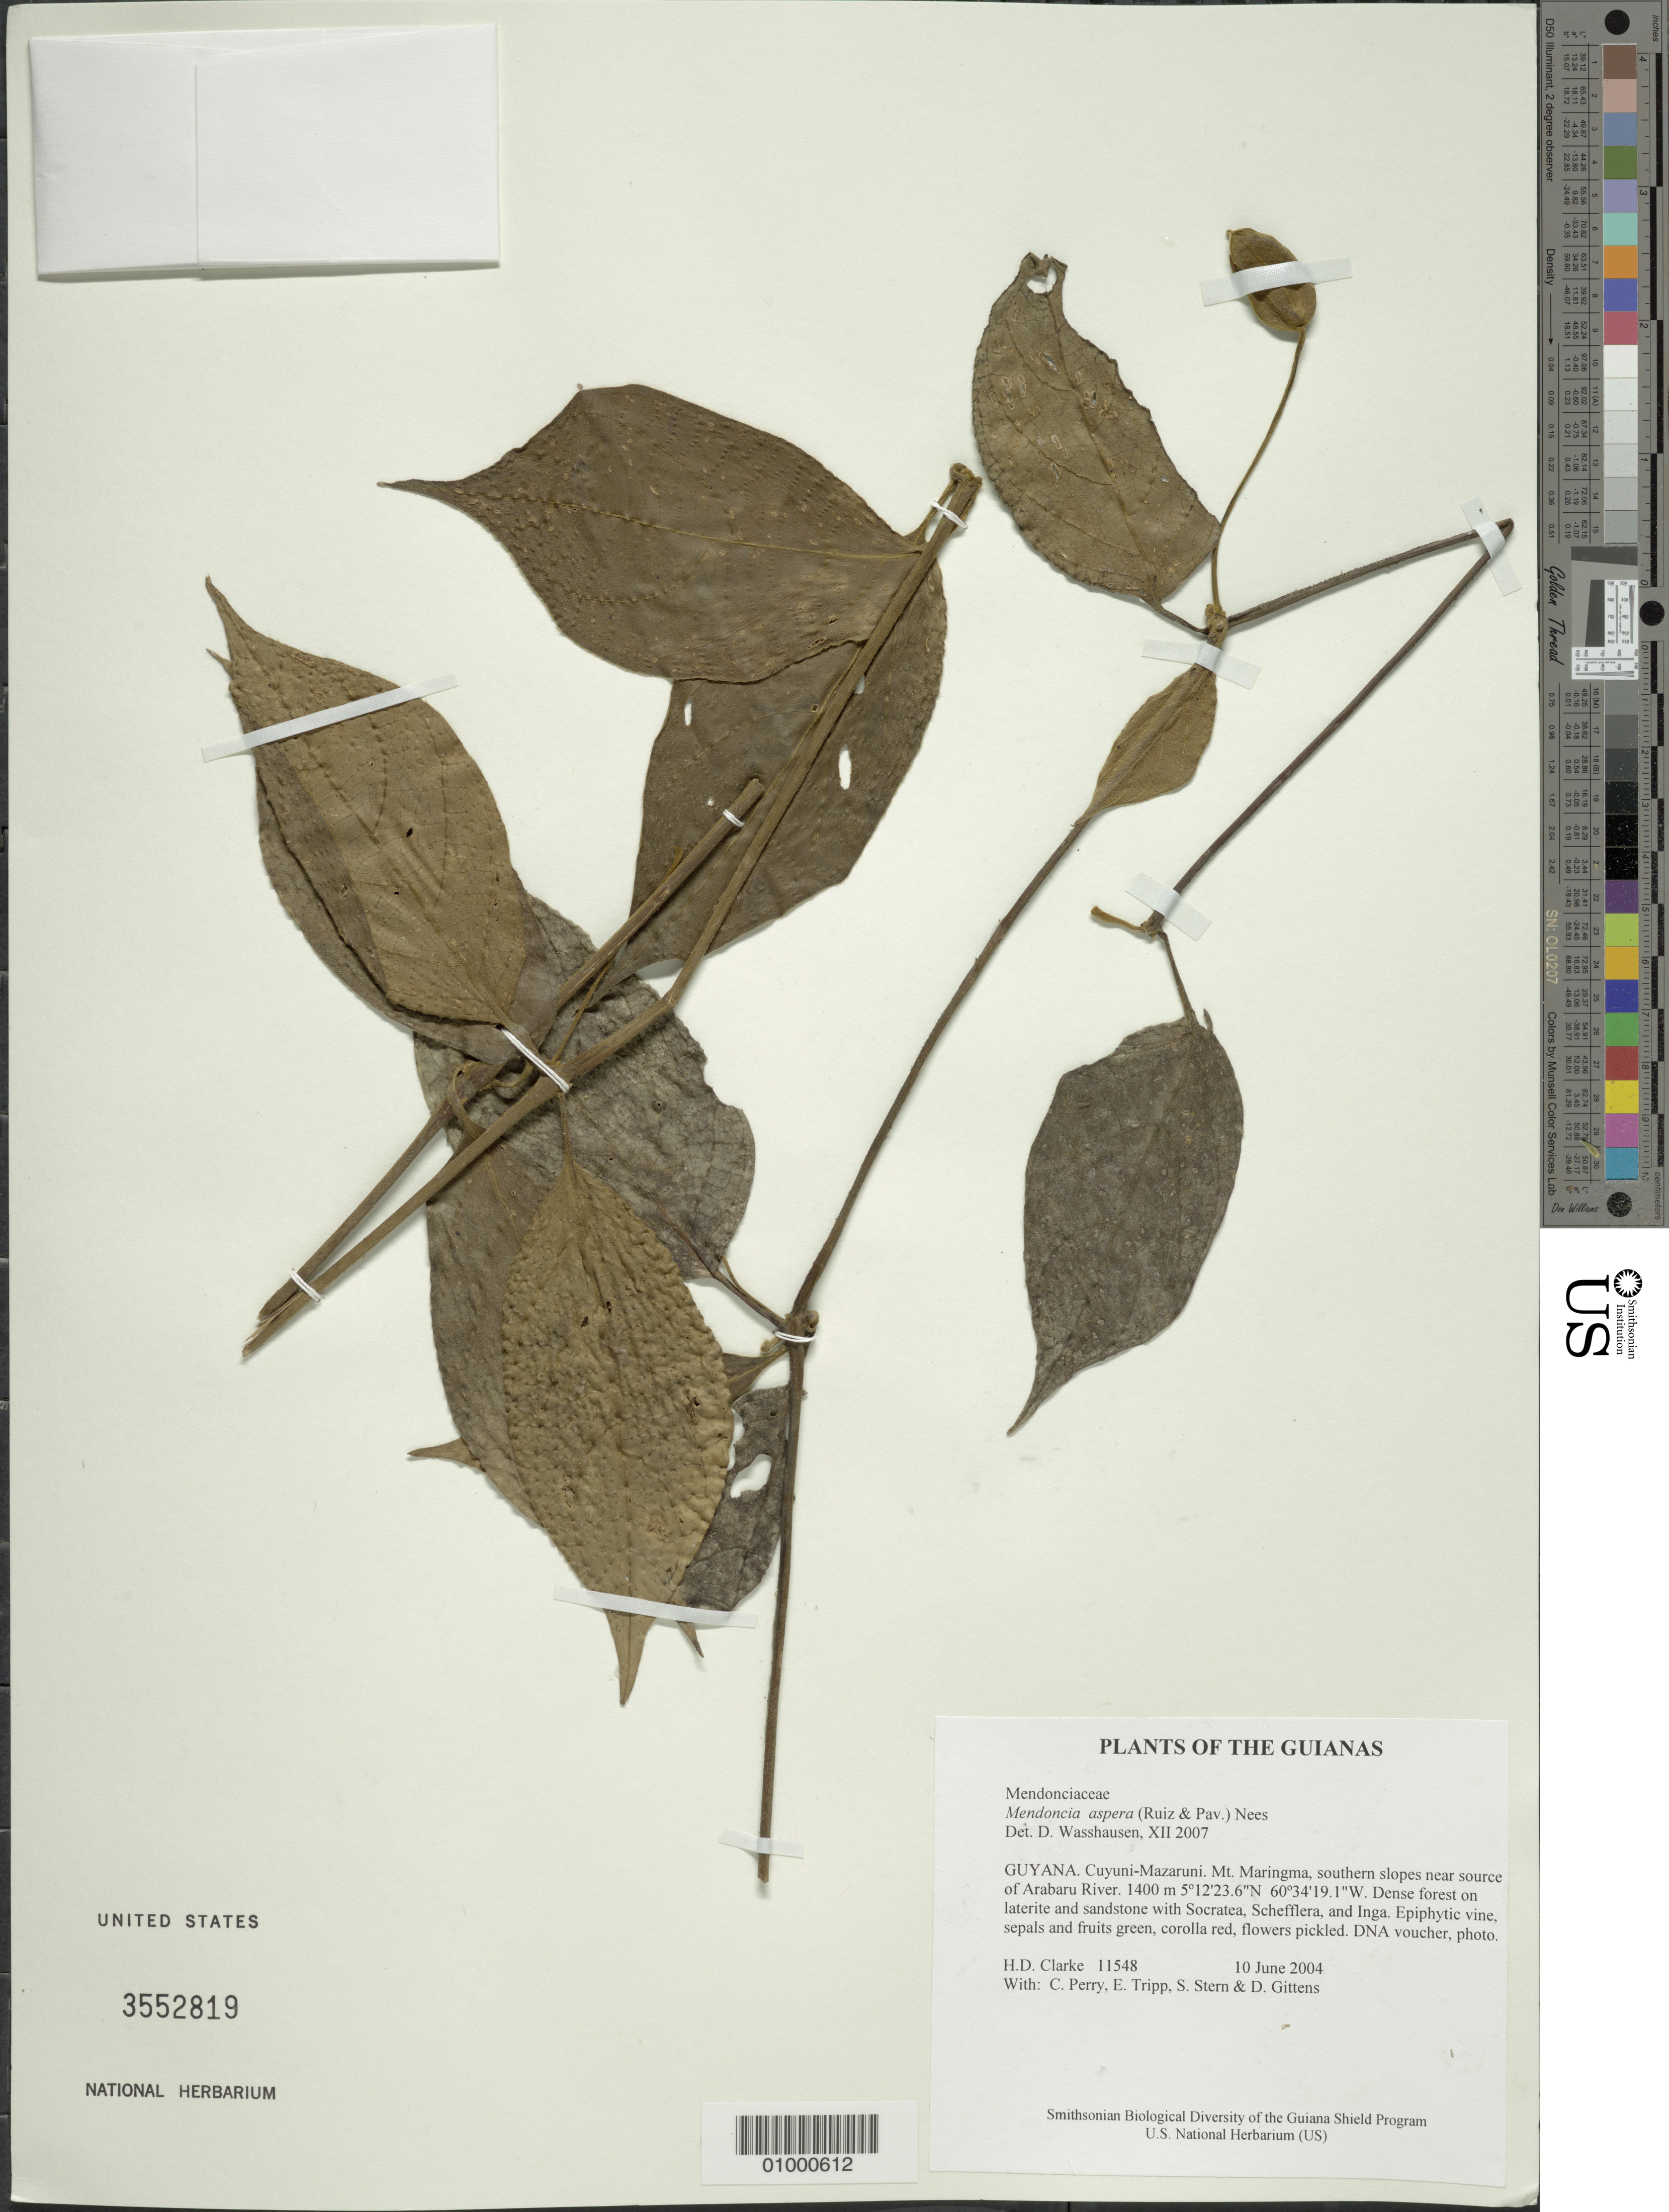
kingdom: Plantae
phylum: Tracheophyta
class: Magnoliopsida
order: Lamiales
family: Acanthaceae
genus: Mendoncia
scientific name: Mendoncia aspera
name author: (Ruiz & Pav.) Nees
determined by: Wasshausen, Dieter C., (BOT), Smithsonian Institution - National Museum of Natural History (UNITED STATES)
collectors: H. D. Clarke, C. Perry, E. Tripp, S. R. Stern & D. Gittens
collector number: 11548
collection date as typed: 10 June 2004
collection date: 2004-06-10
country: Guyana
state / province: Cuyuni-Mazaruni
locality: Mt. Maringma, southern slopes near source of Arabaru River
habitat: Dense forest on laterite and sandstone with Socratea, Schefflera, and Inga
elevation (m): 1400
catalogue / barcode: US 3552819